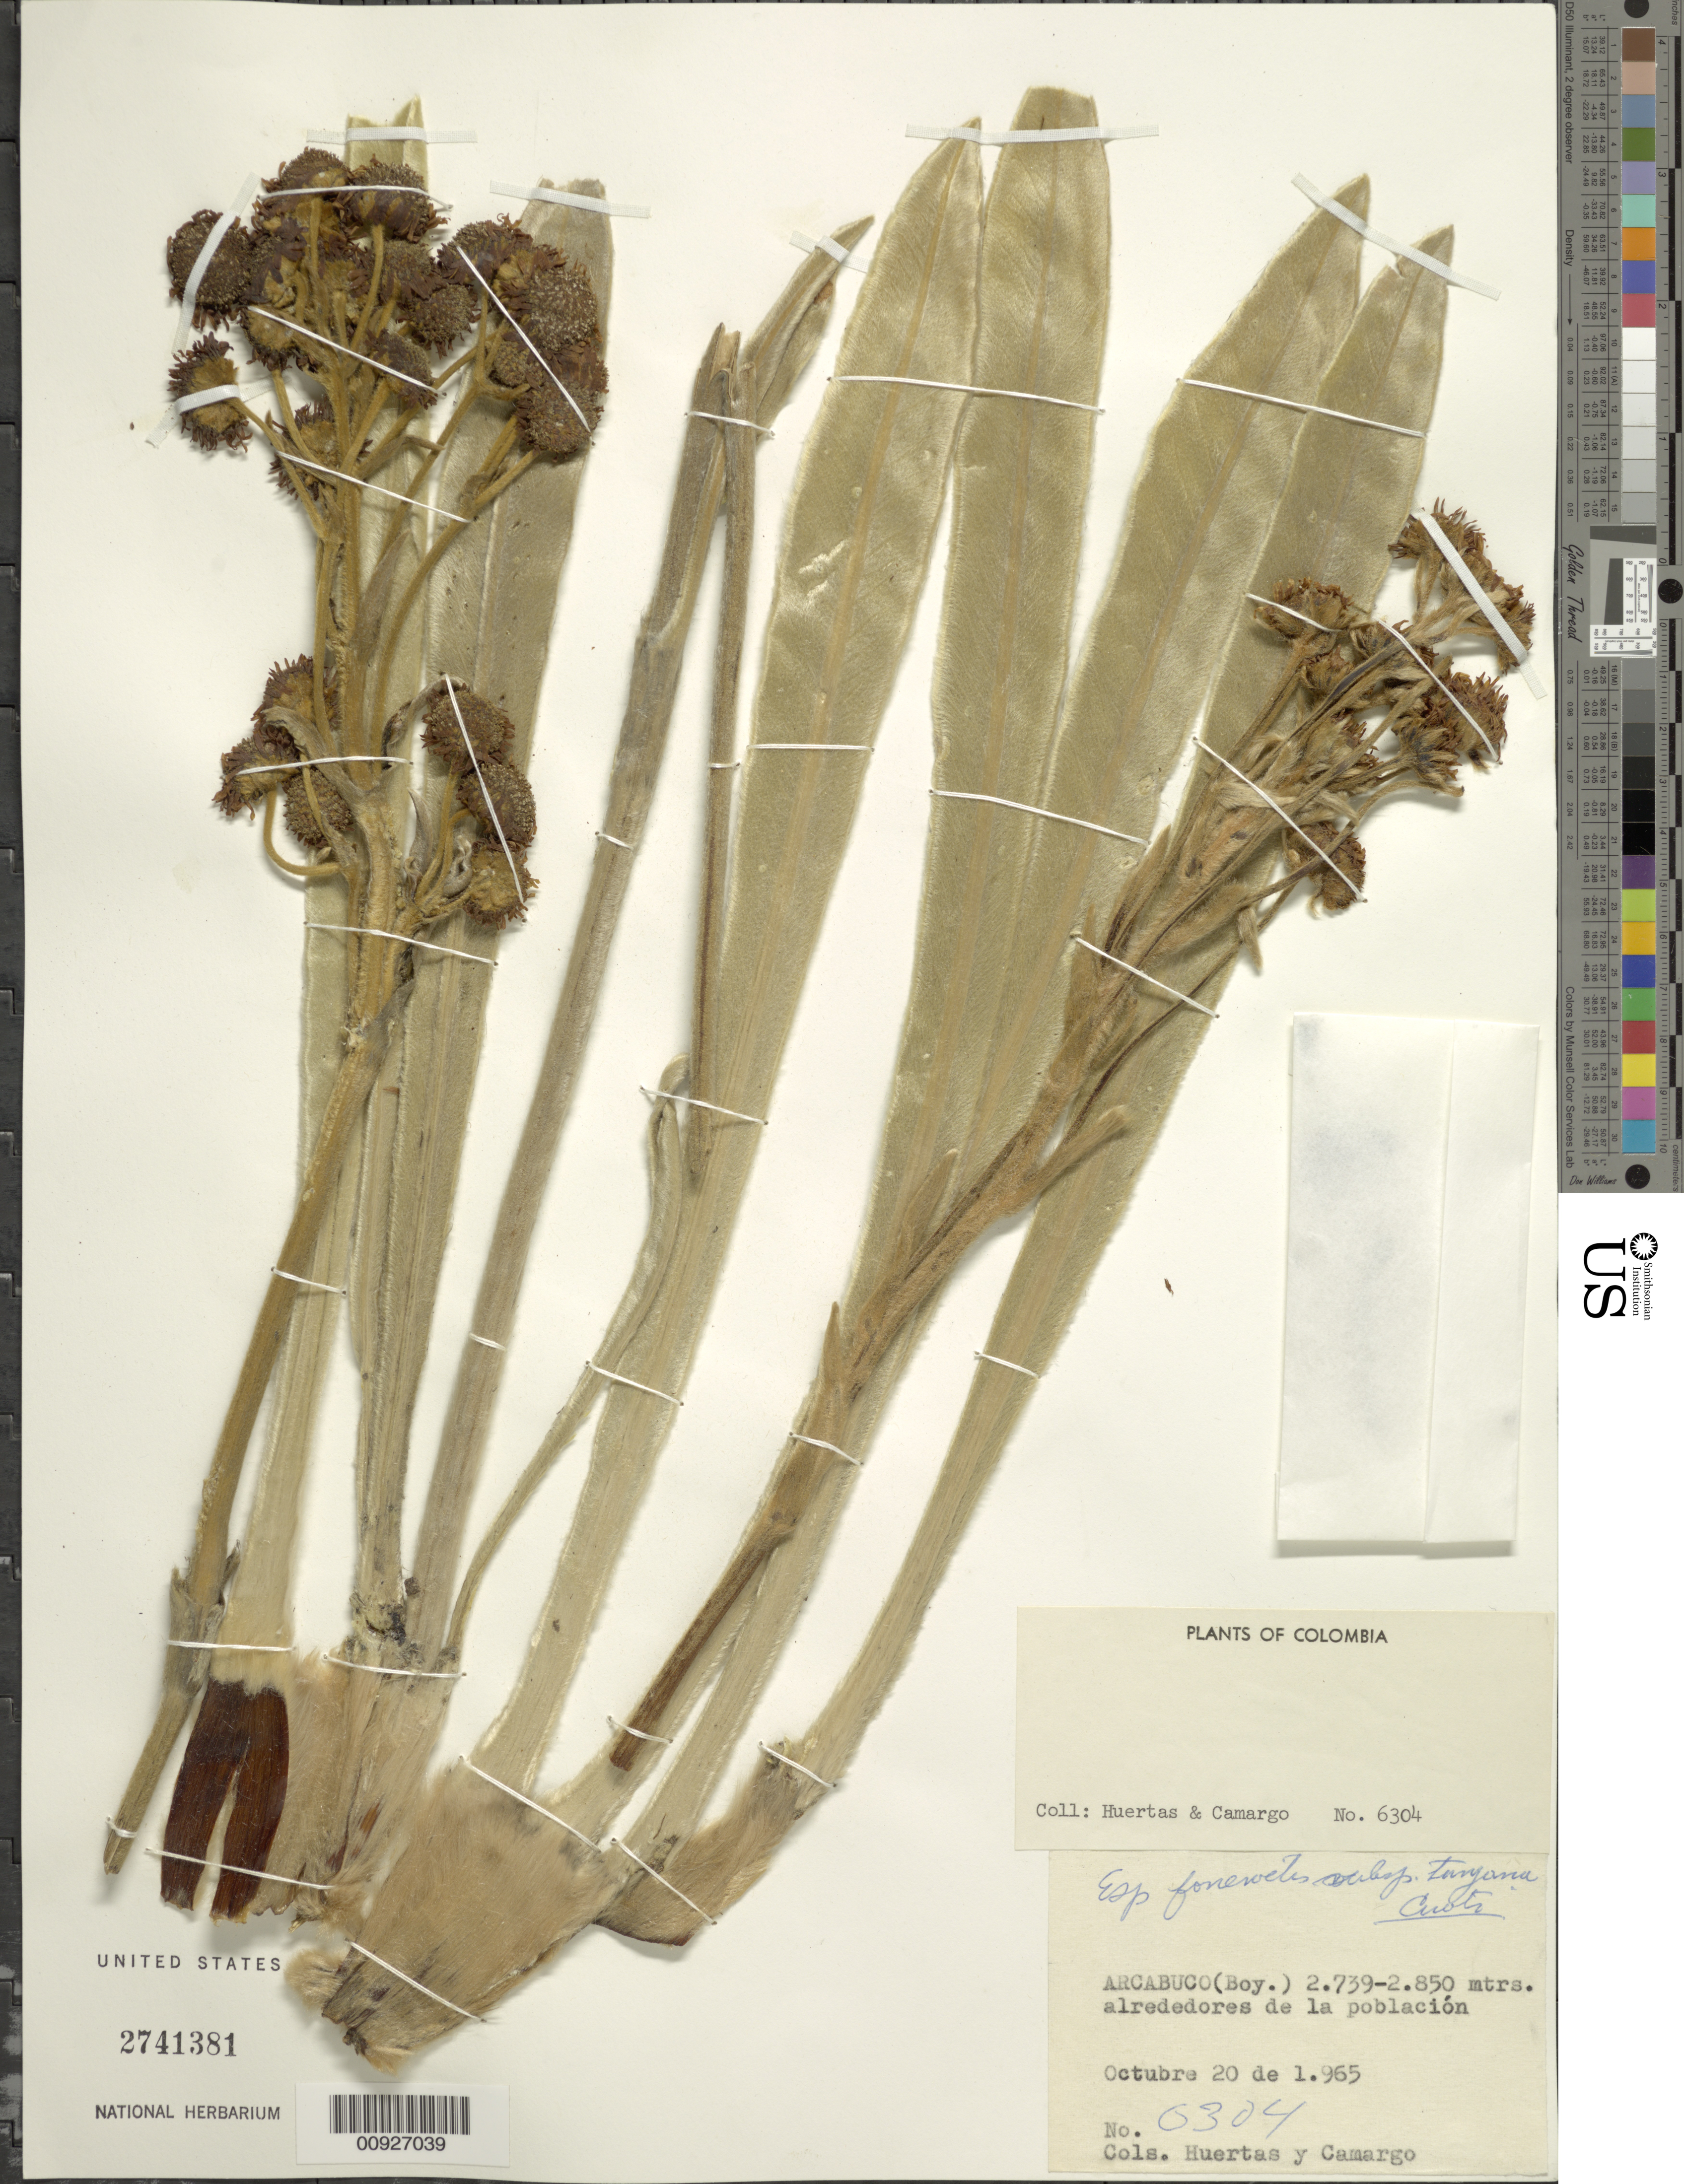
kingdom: Plantae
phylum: Tracheophyta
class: Magnoliopsida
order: Asterales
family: Asteraceae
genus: Espeletia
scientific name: Espeletia boyacensis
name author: Cuatrec.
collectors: G. Huertas & L. A. Camargo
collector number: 6304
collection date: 1965-10-20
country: Colombia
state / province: Boyacá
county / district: M. de Arcabuco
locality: Alrededores de la población.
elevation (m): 2739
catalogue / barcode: US 2741381